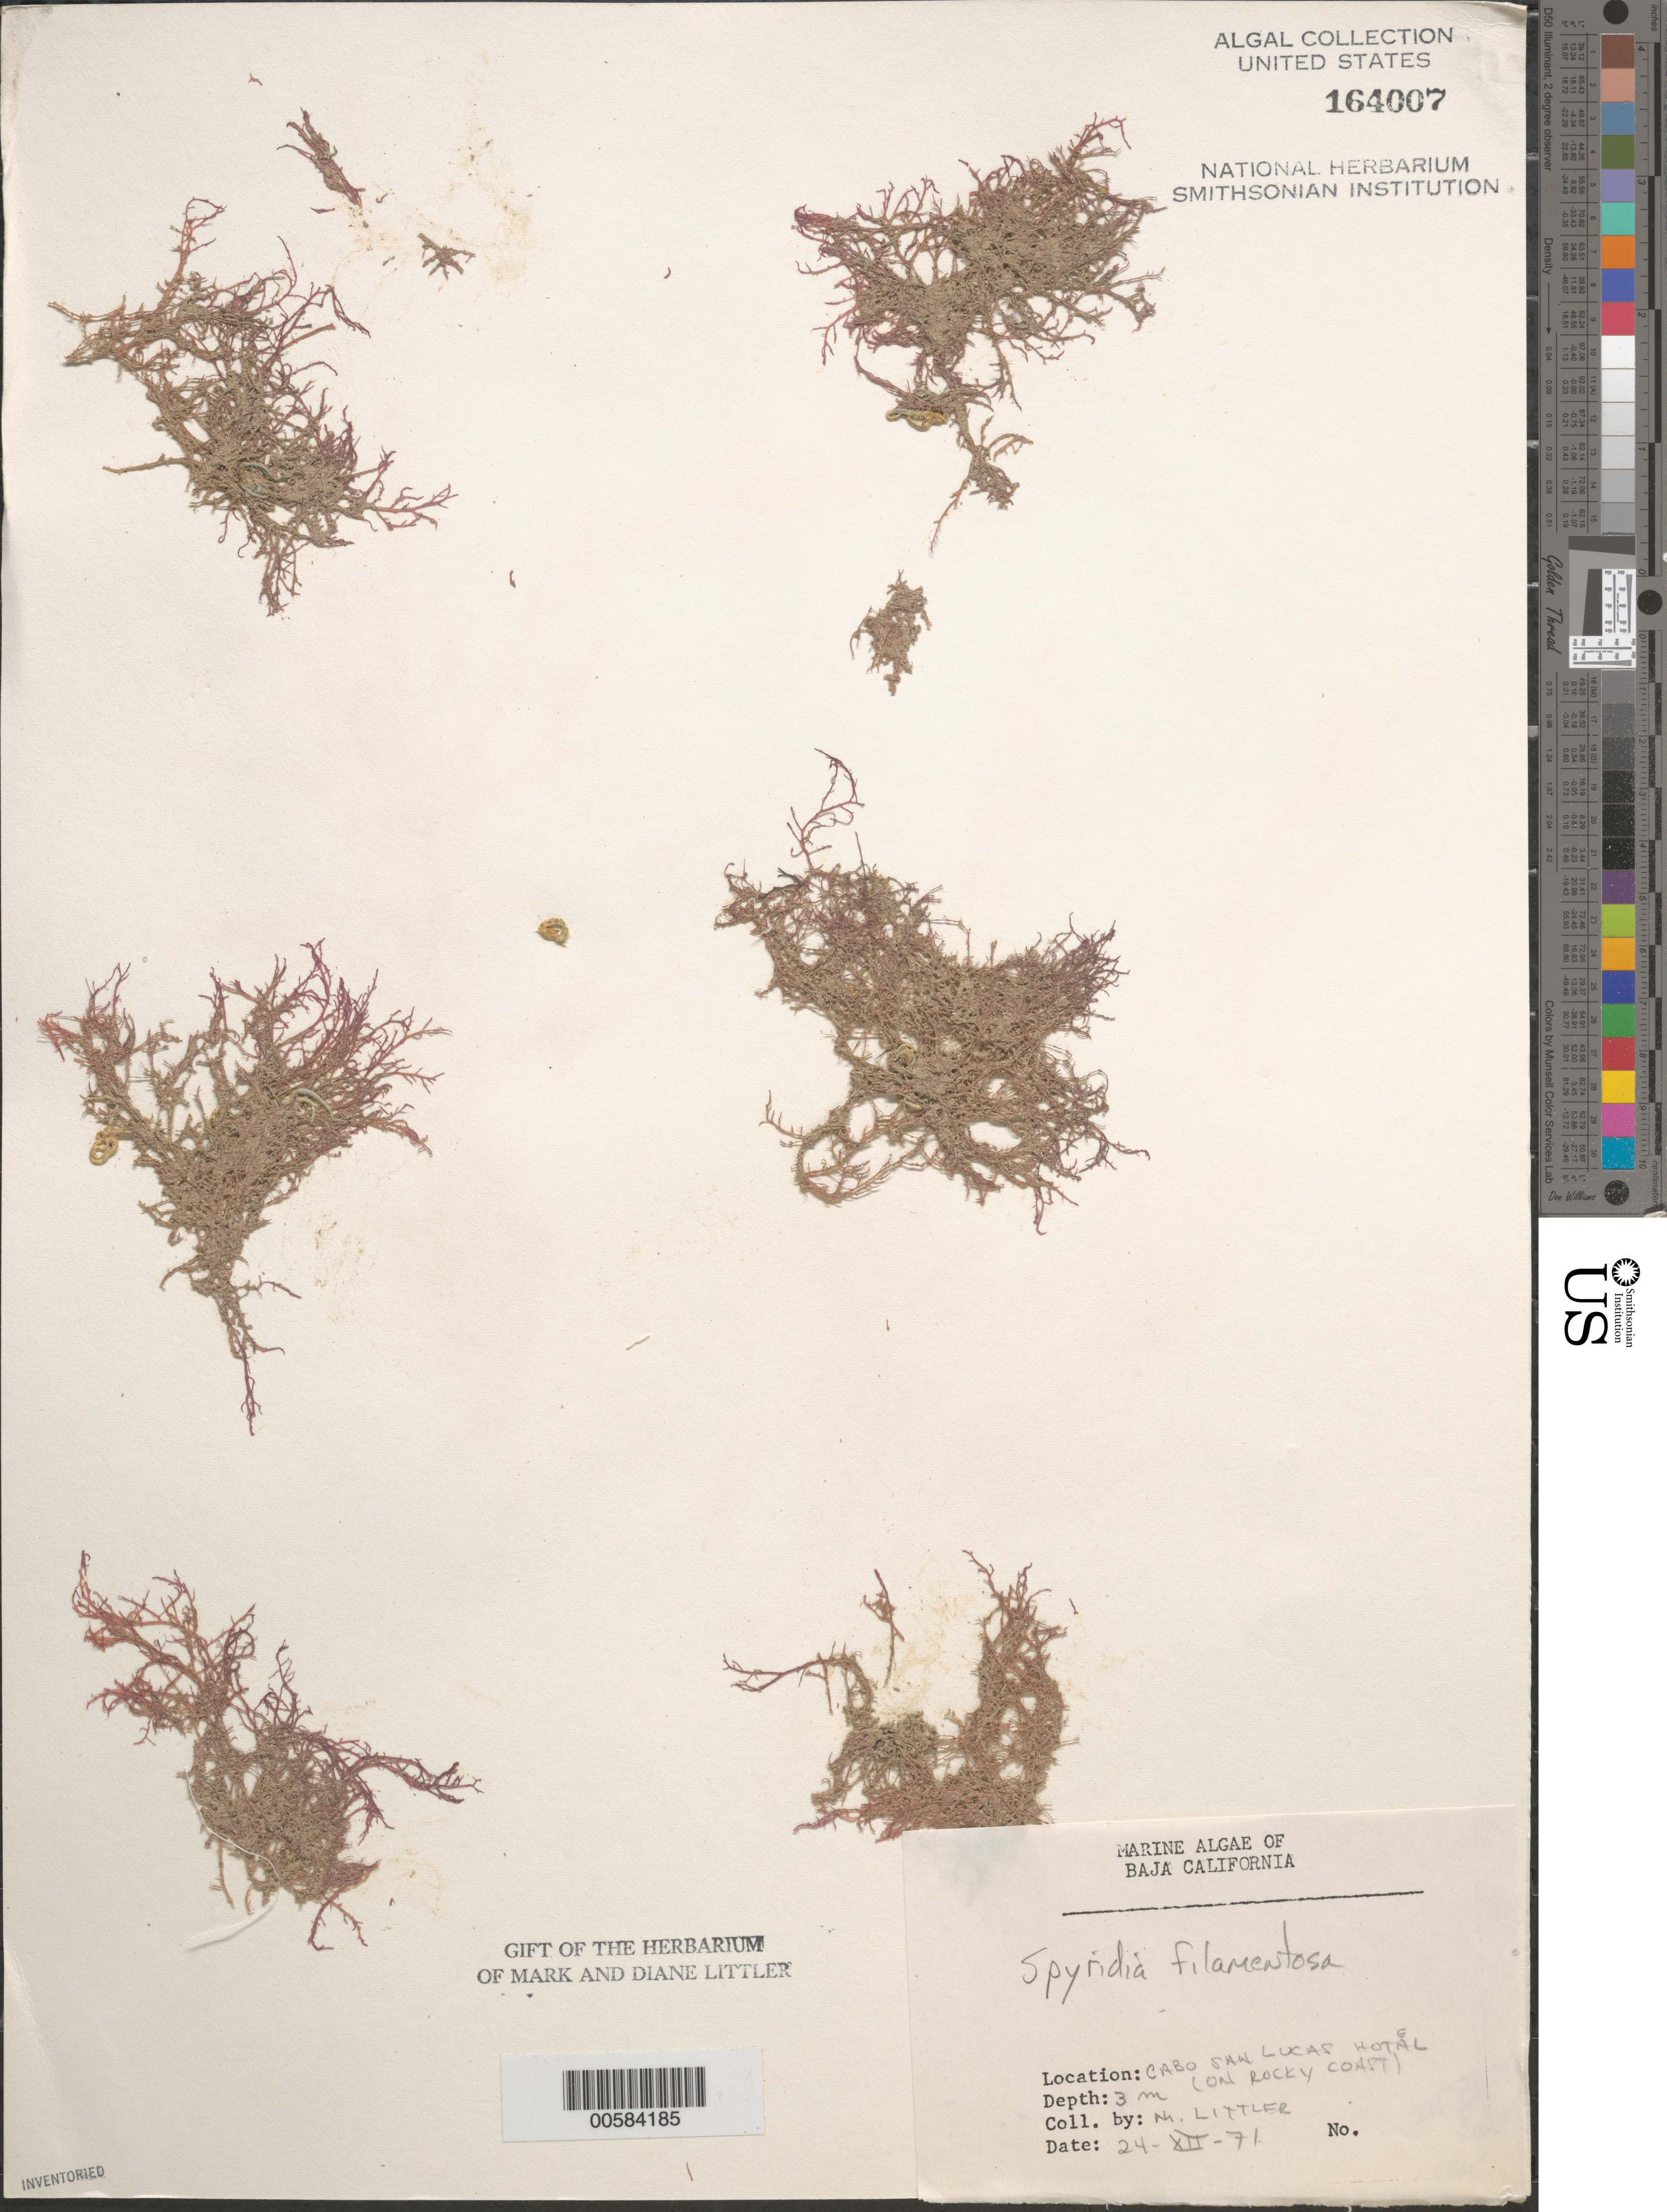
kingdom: Plantae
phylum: Rhodophyta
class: Florideophyceae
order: Ceramiales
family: Spyridiaceae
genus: Spyridia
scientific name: Spyridia filamentosa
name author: (Wulfen) Harv.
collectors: M. M. Littler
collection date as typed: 24 Dec 1971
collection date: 1971-12-24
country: Mexico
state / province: Baja California Sur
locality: Cabo San Lucas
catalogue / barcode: US 164007